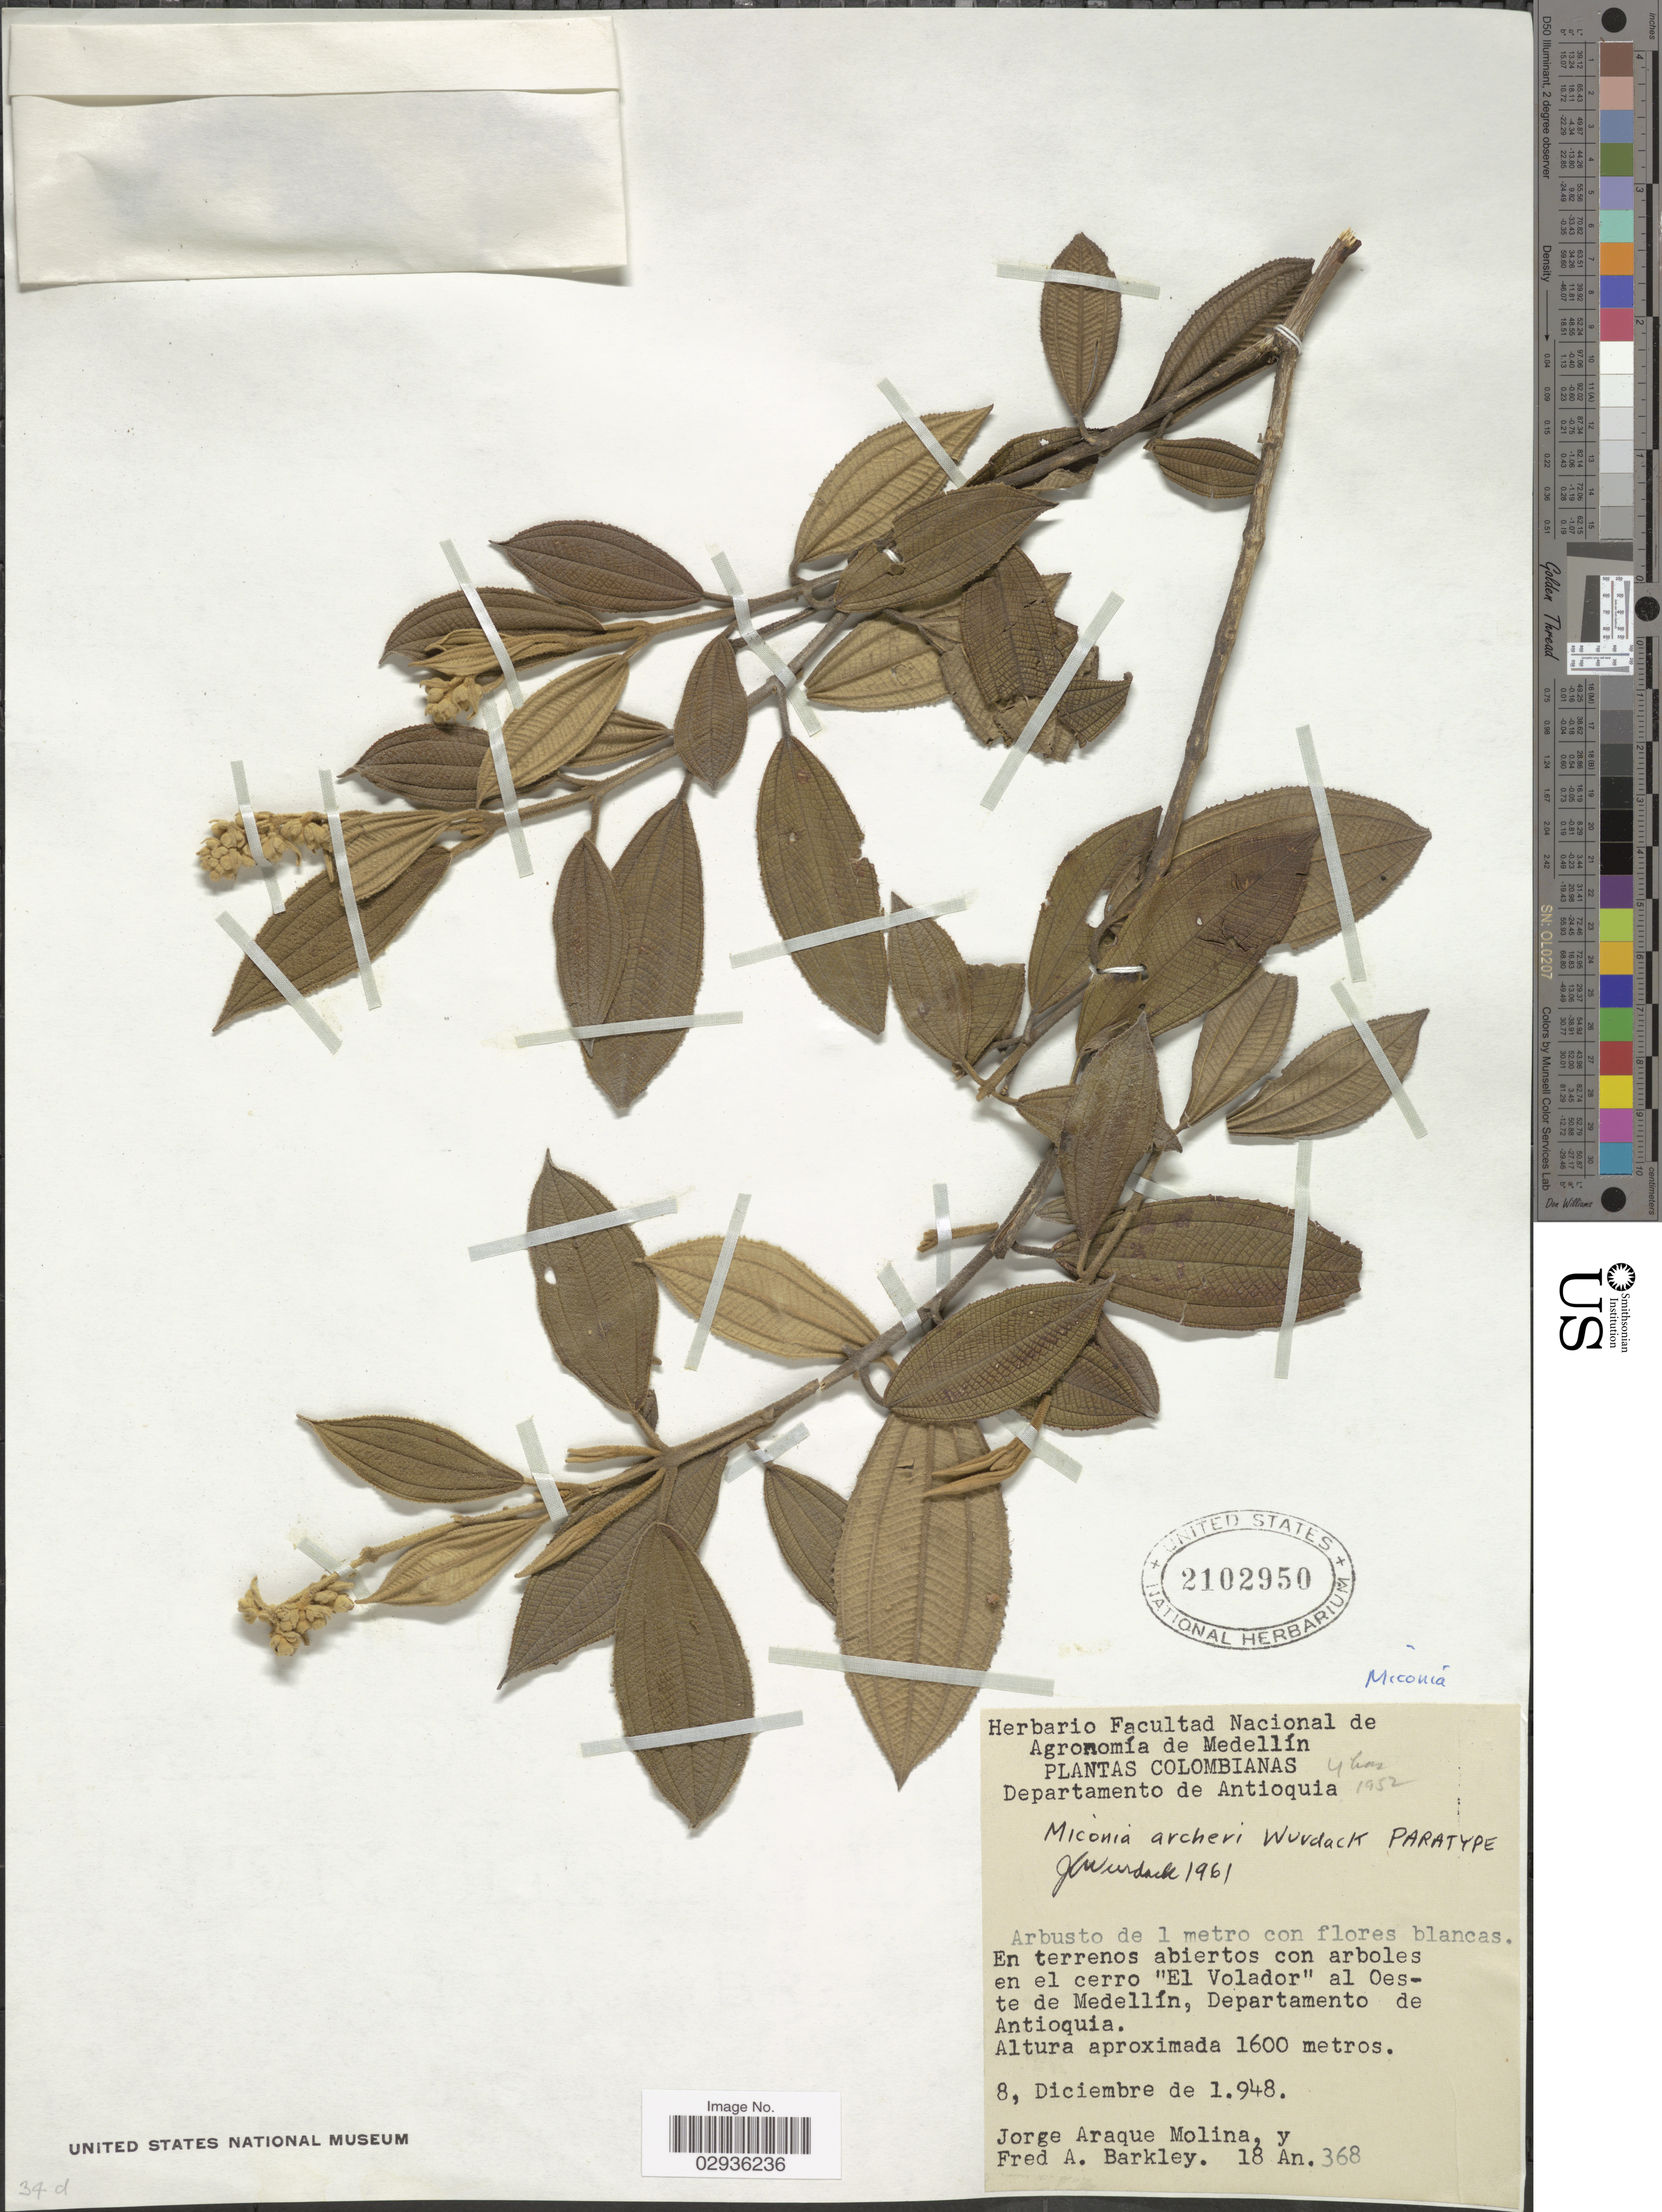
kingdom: Plantae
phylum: Tracheophyta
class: Magnoliopsida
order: Myrtales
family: Melastomataceae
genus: Miconia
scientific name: Miconia archeri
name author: Wurdack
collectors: J. Araque Molina & F. A. Barkley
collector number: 18 An. 368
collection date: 1948-12-08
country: Colombia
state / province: Antioquia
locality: Departamento de Antioquia. En terrenos abiertos con arboles en el cerro "el Volador" al Oeste de Medellín.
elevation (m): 1600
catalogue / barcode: US 2102950